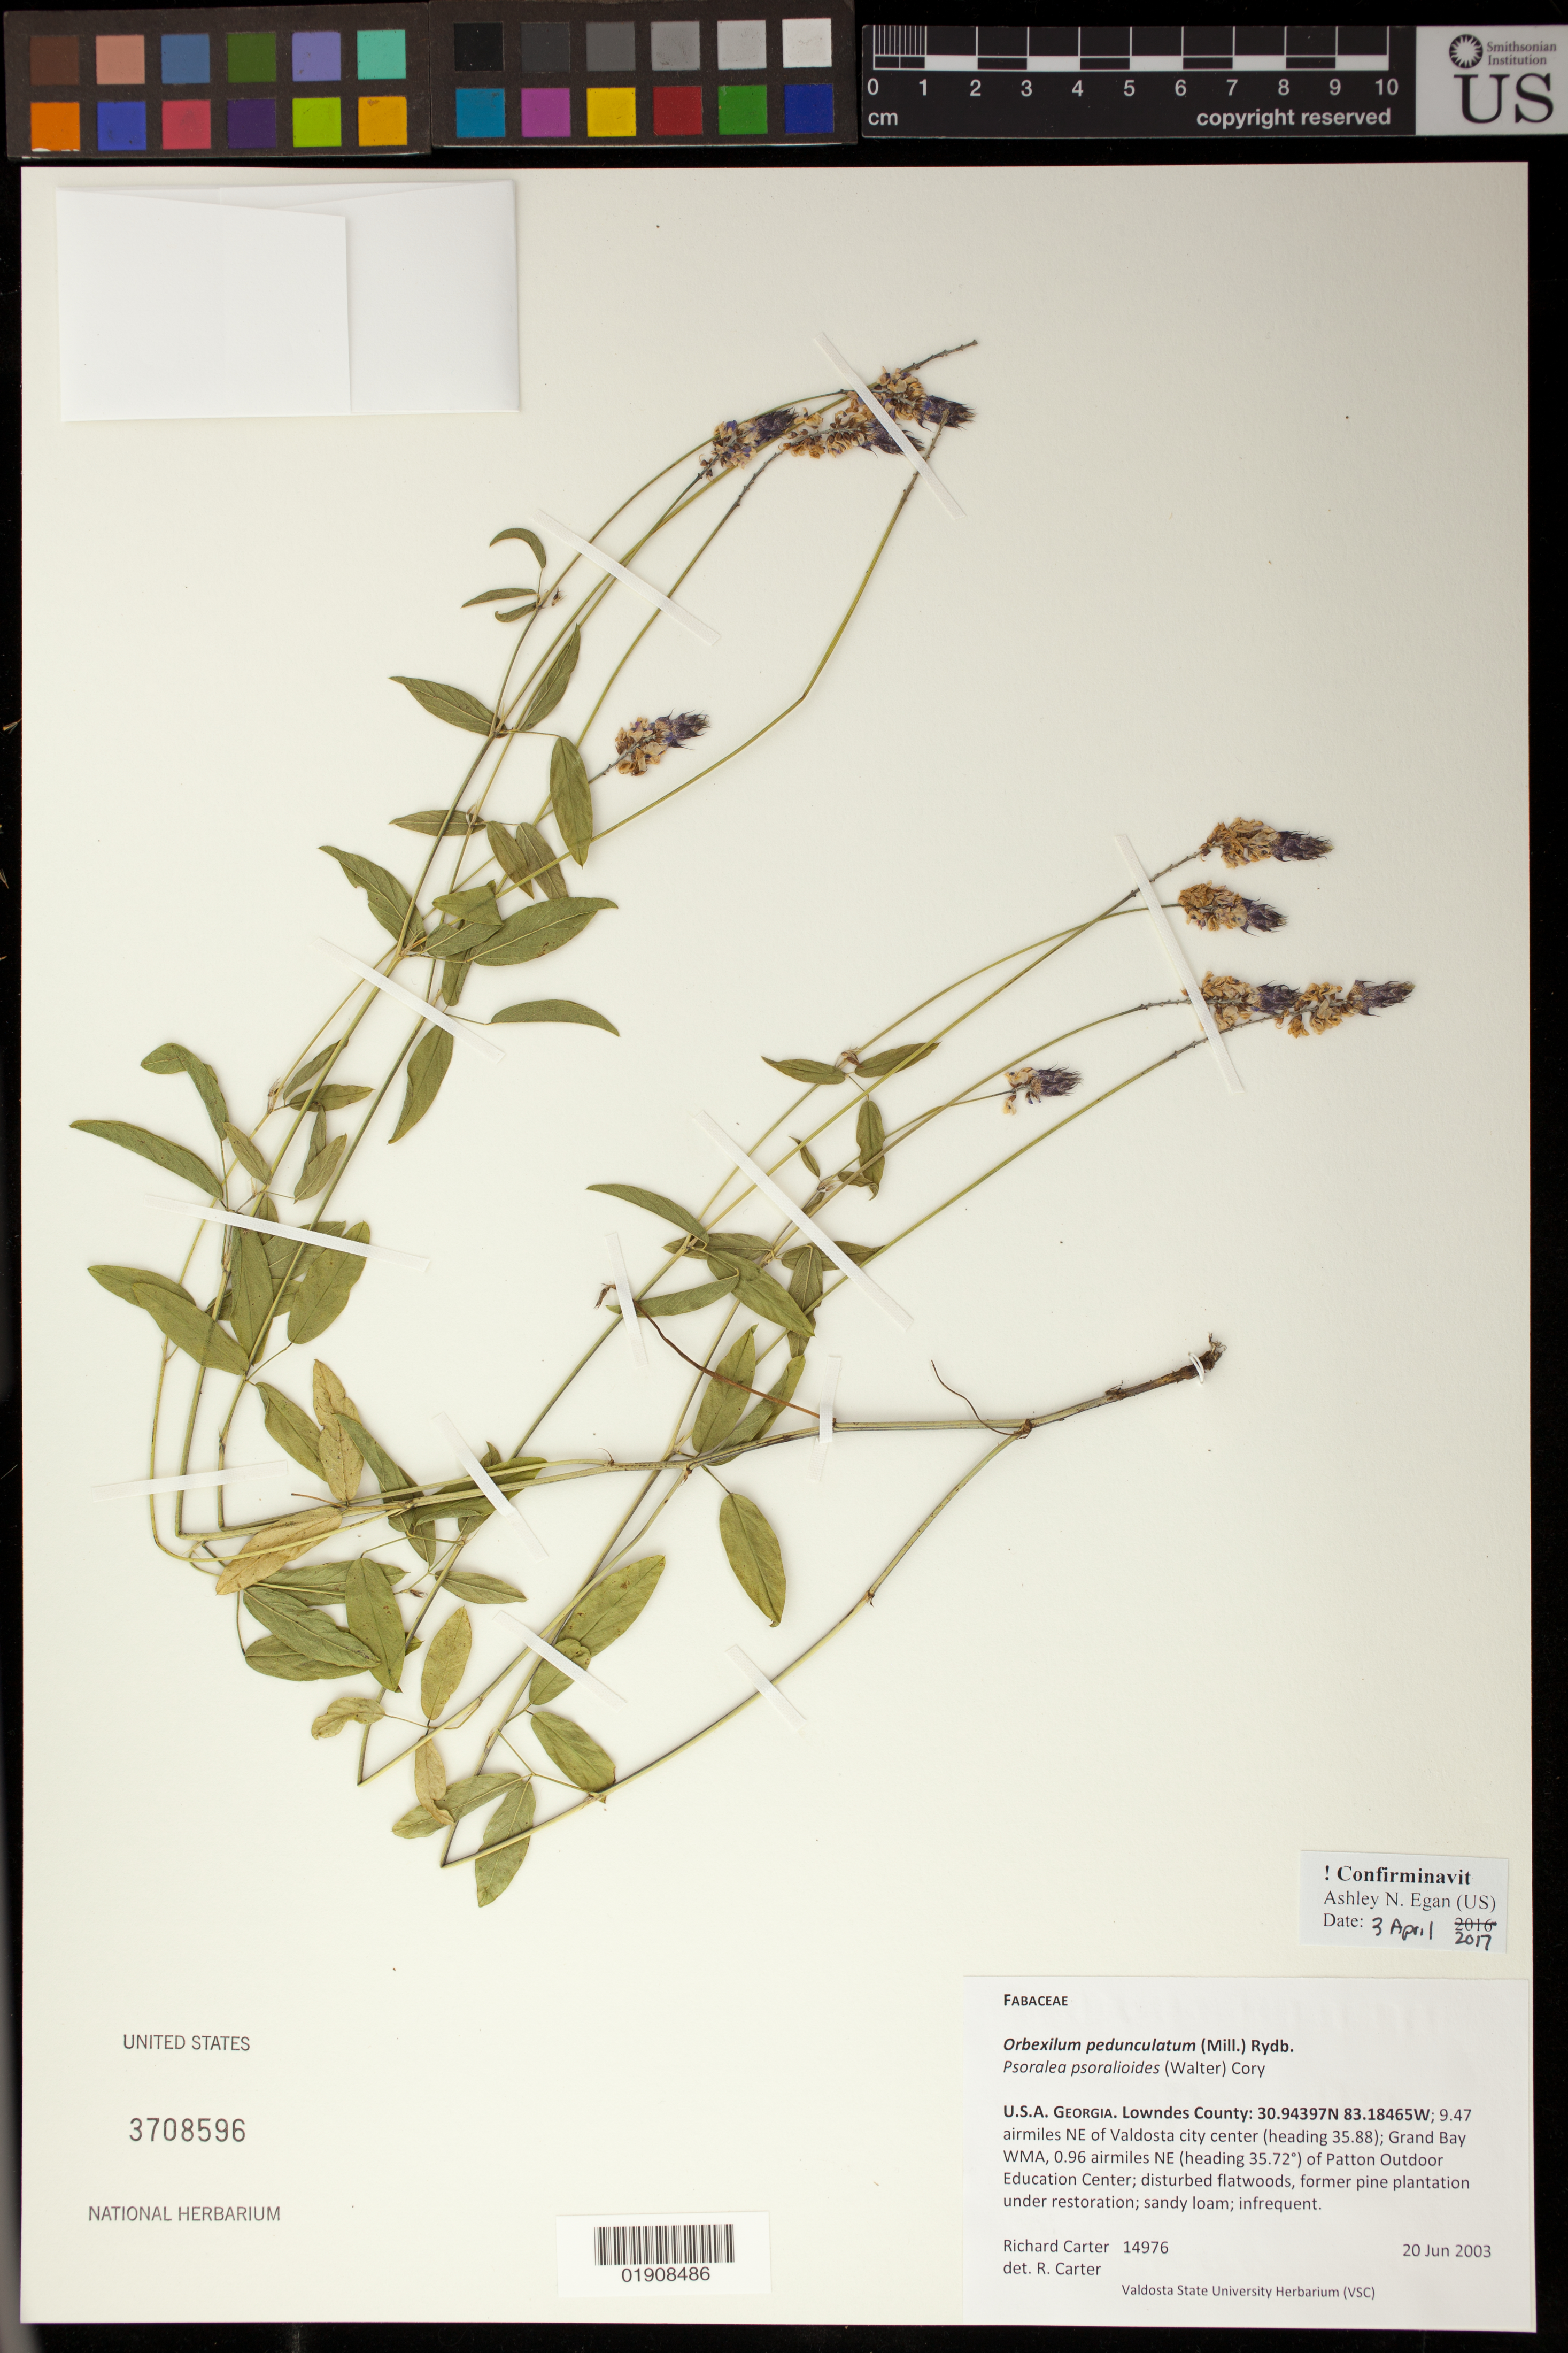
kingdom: Plantae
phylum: Tracheophyta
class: Magnoliopsida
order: Fabales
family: Fabaceae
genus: Orbexilum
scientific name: Orbexilum pedunculatum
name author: (Mill.) Rydb.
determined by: Carter, R., (VSC)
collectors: R. Carter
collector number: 14976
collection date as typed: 20 Jun 2003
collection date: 2003-06-20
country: United States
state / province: Georgia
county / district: Lowndes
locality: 9.47 airmiles NE of Valdosta city center (heading 35.88); Grand Bay WMA, 0.96 airmiles NE (heading 35.72°) of Patton Outdoor Education Center.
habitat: Disturbed flatwoods, former pine plantation under restoration; sandy loam.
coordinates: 30.94397 N, 83.18465 W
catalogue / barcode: US 3708596